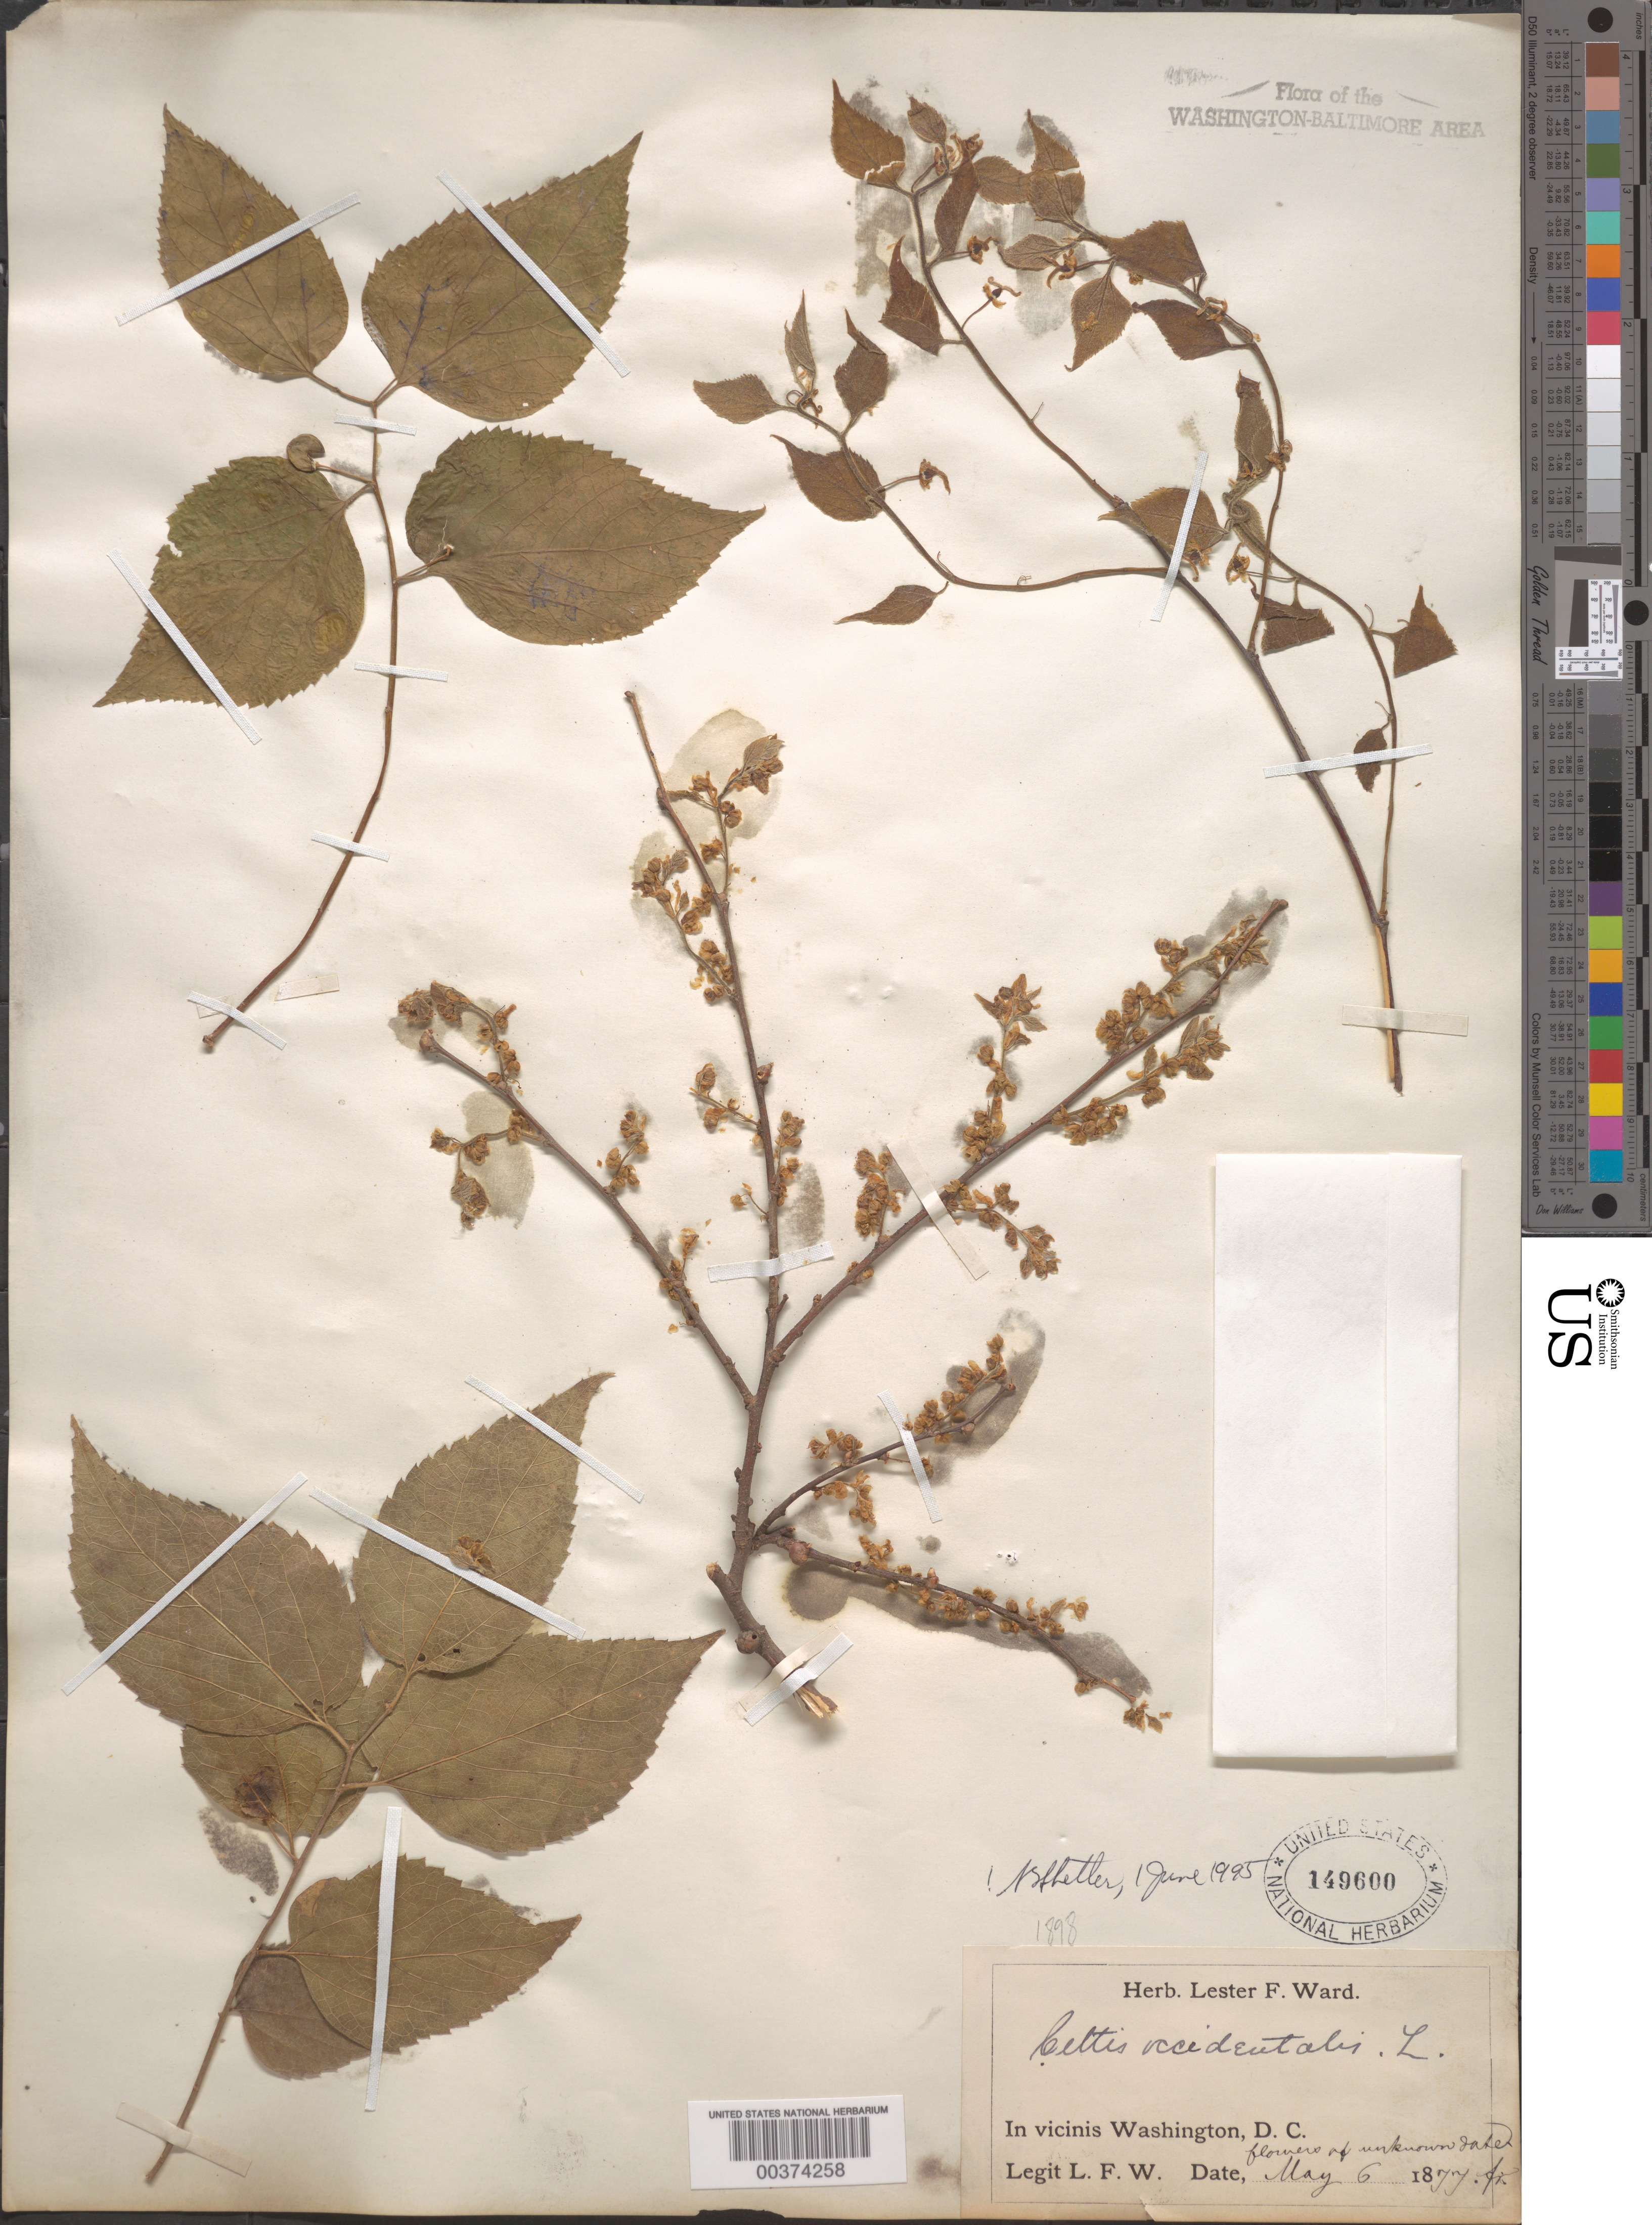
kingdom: Plantae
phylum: Tracheophyta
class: Magnoliopsida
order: Rosales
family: Cannabaceae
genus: Celtis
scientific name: Celtis occidentalis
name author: L.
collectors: L. F. Ward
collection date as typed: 06 May 1877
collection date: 1877-05-06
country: United States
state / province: District of Columbia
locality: DC vicinity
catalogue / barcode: US 149600